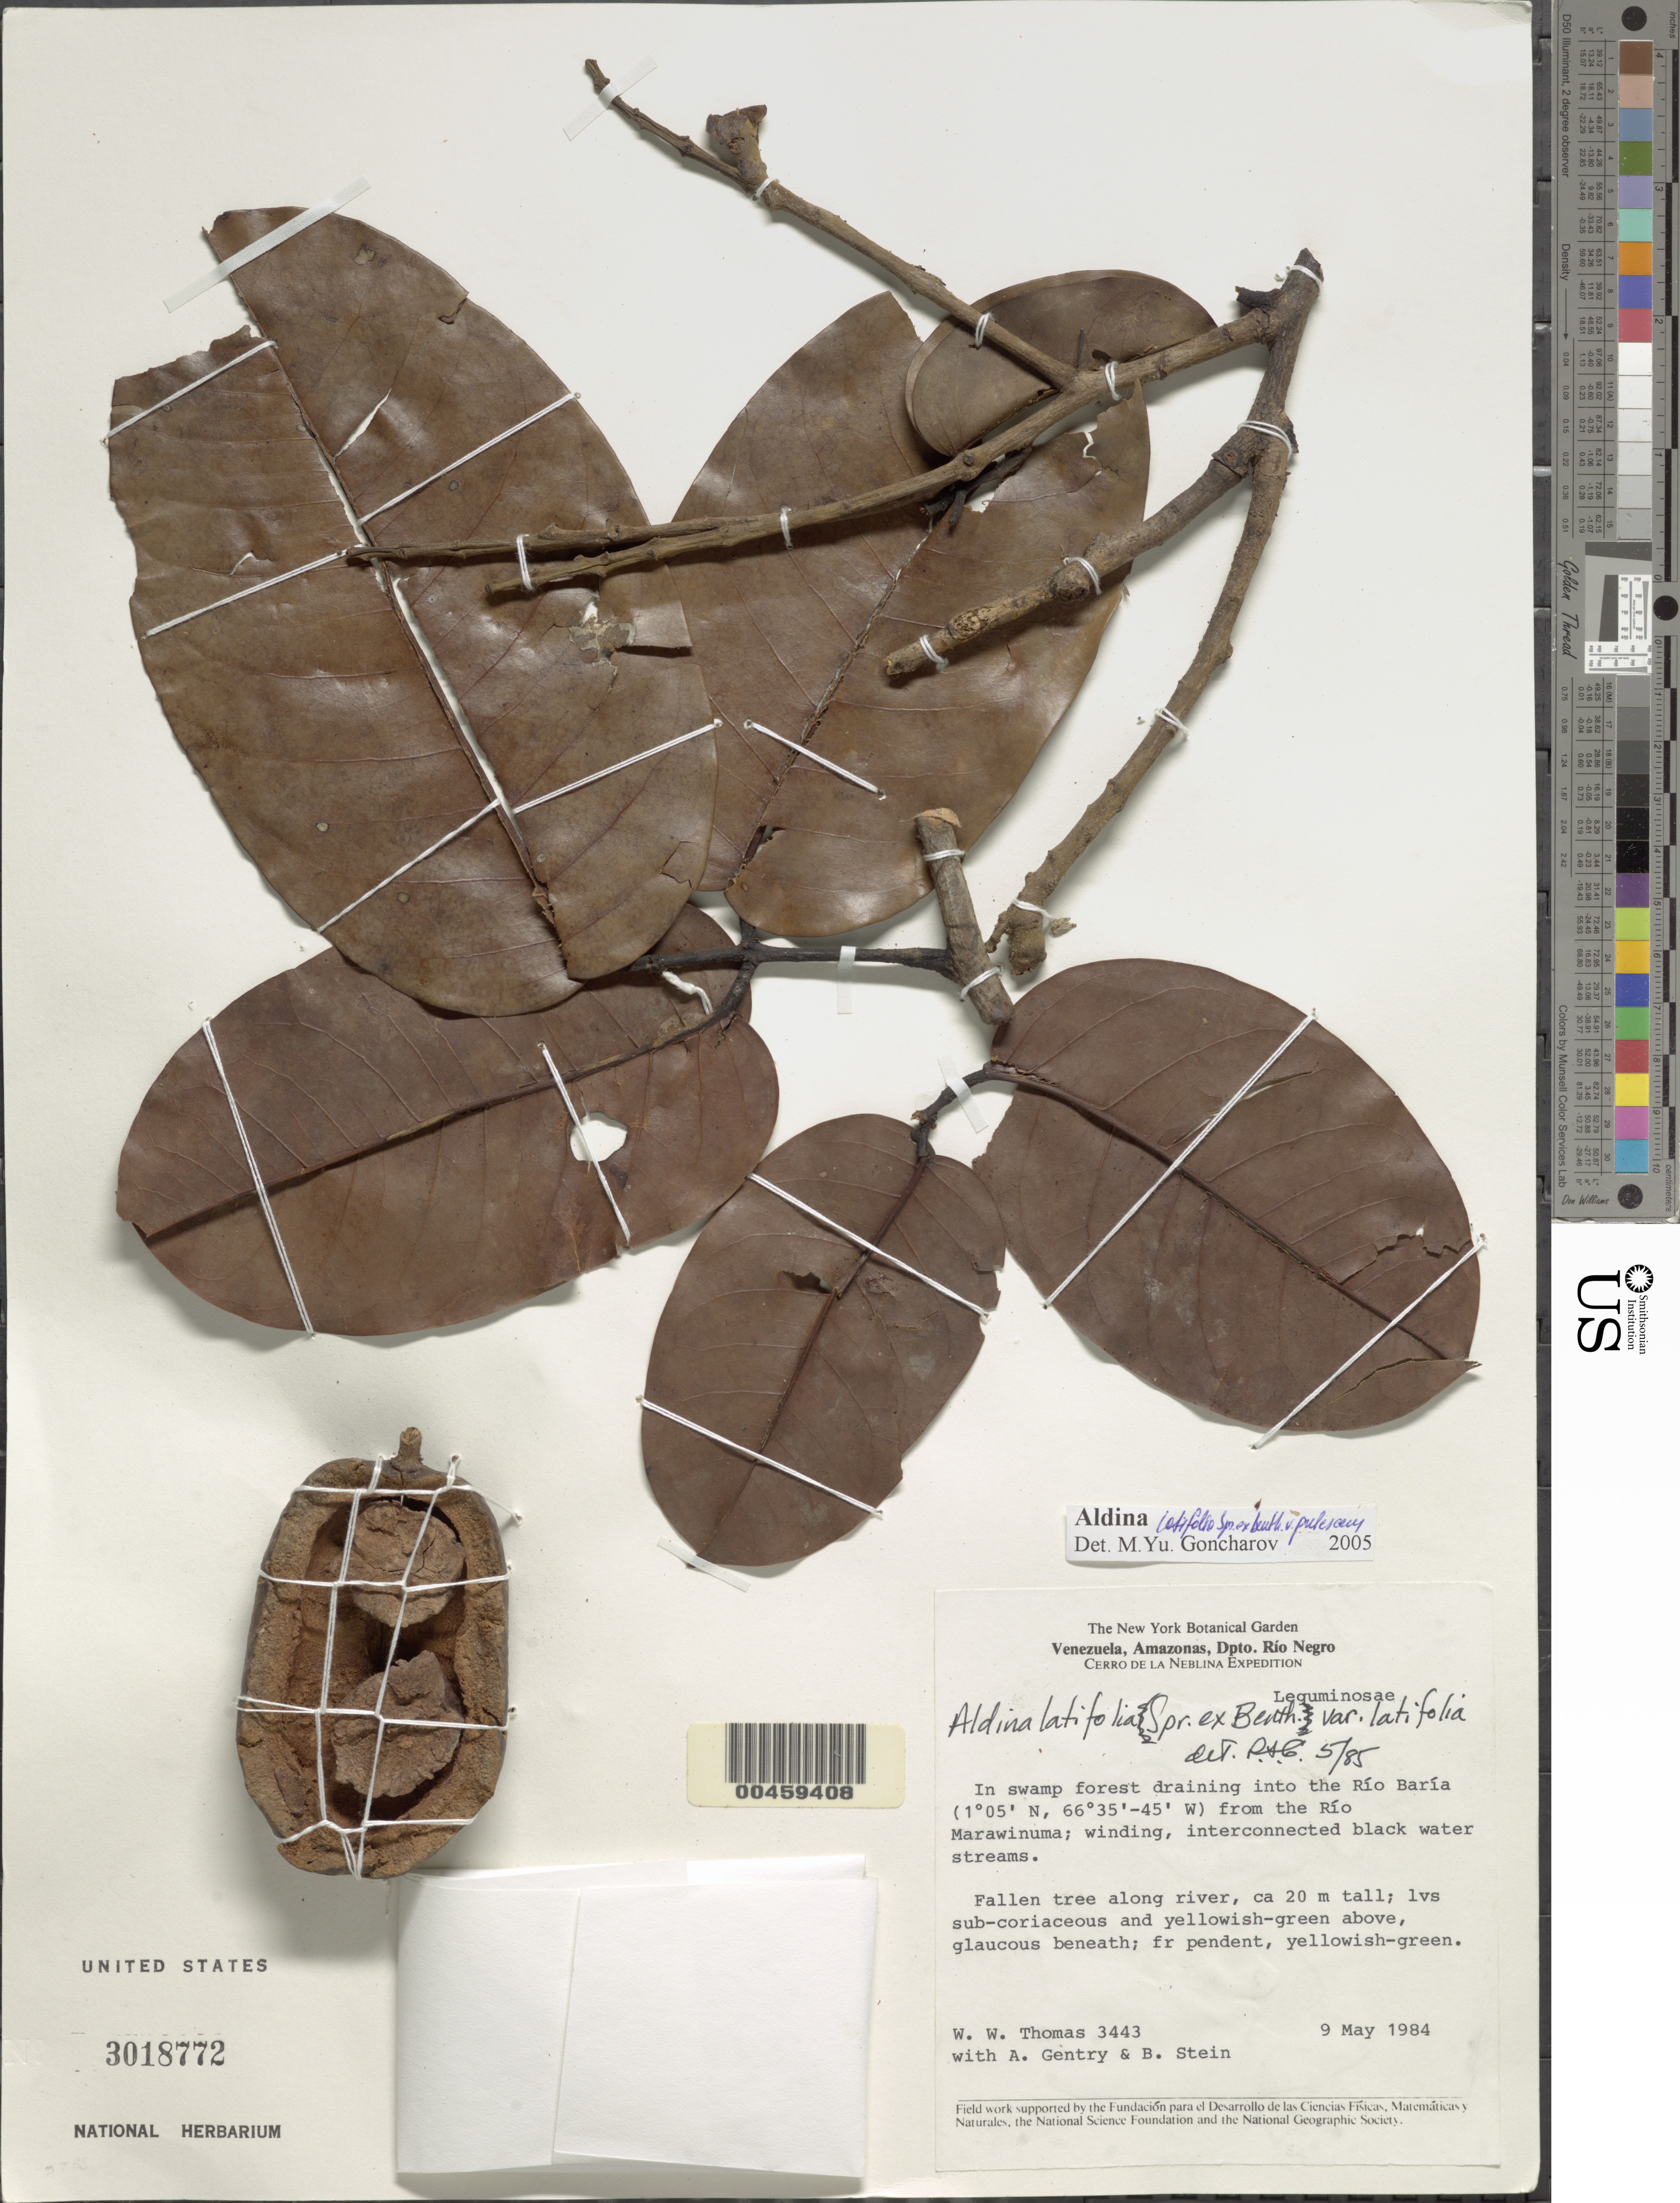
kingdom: Plantae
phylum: Tracheophyta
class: Magnoliopsida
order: Fabales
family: Fabaceae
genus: Aldina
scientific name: Aldina latifolia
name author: Spruce ex Benth.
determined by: Ramos, Gustavo, (HUEFS), Universidade Estadual de Feira de Santana (BRAZIL)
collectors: W. W. Thomas, A. H. Gentry & B. Stein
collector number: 3443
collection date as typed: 09 May 1984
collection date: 1984-05-09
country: Venezuela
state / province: Amazonas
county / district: Rio Negro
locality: Draining into the Rio Baria from the Rio Mawarinuma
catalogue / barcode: US 3018772